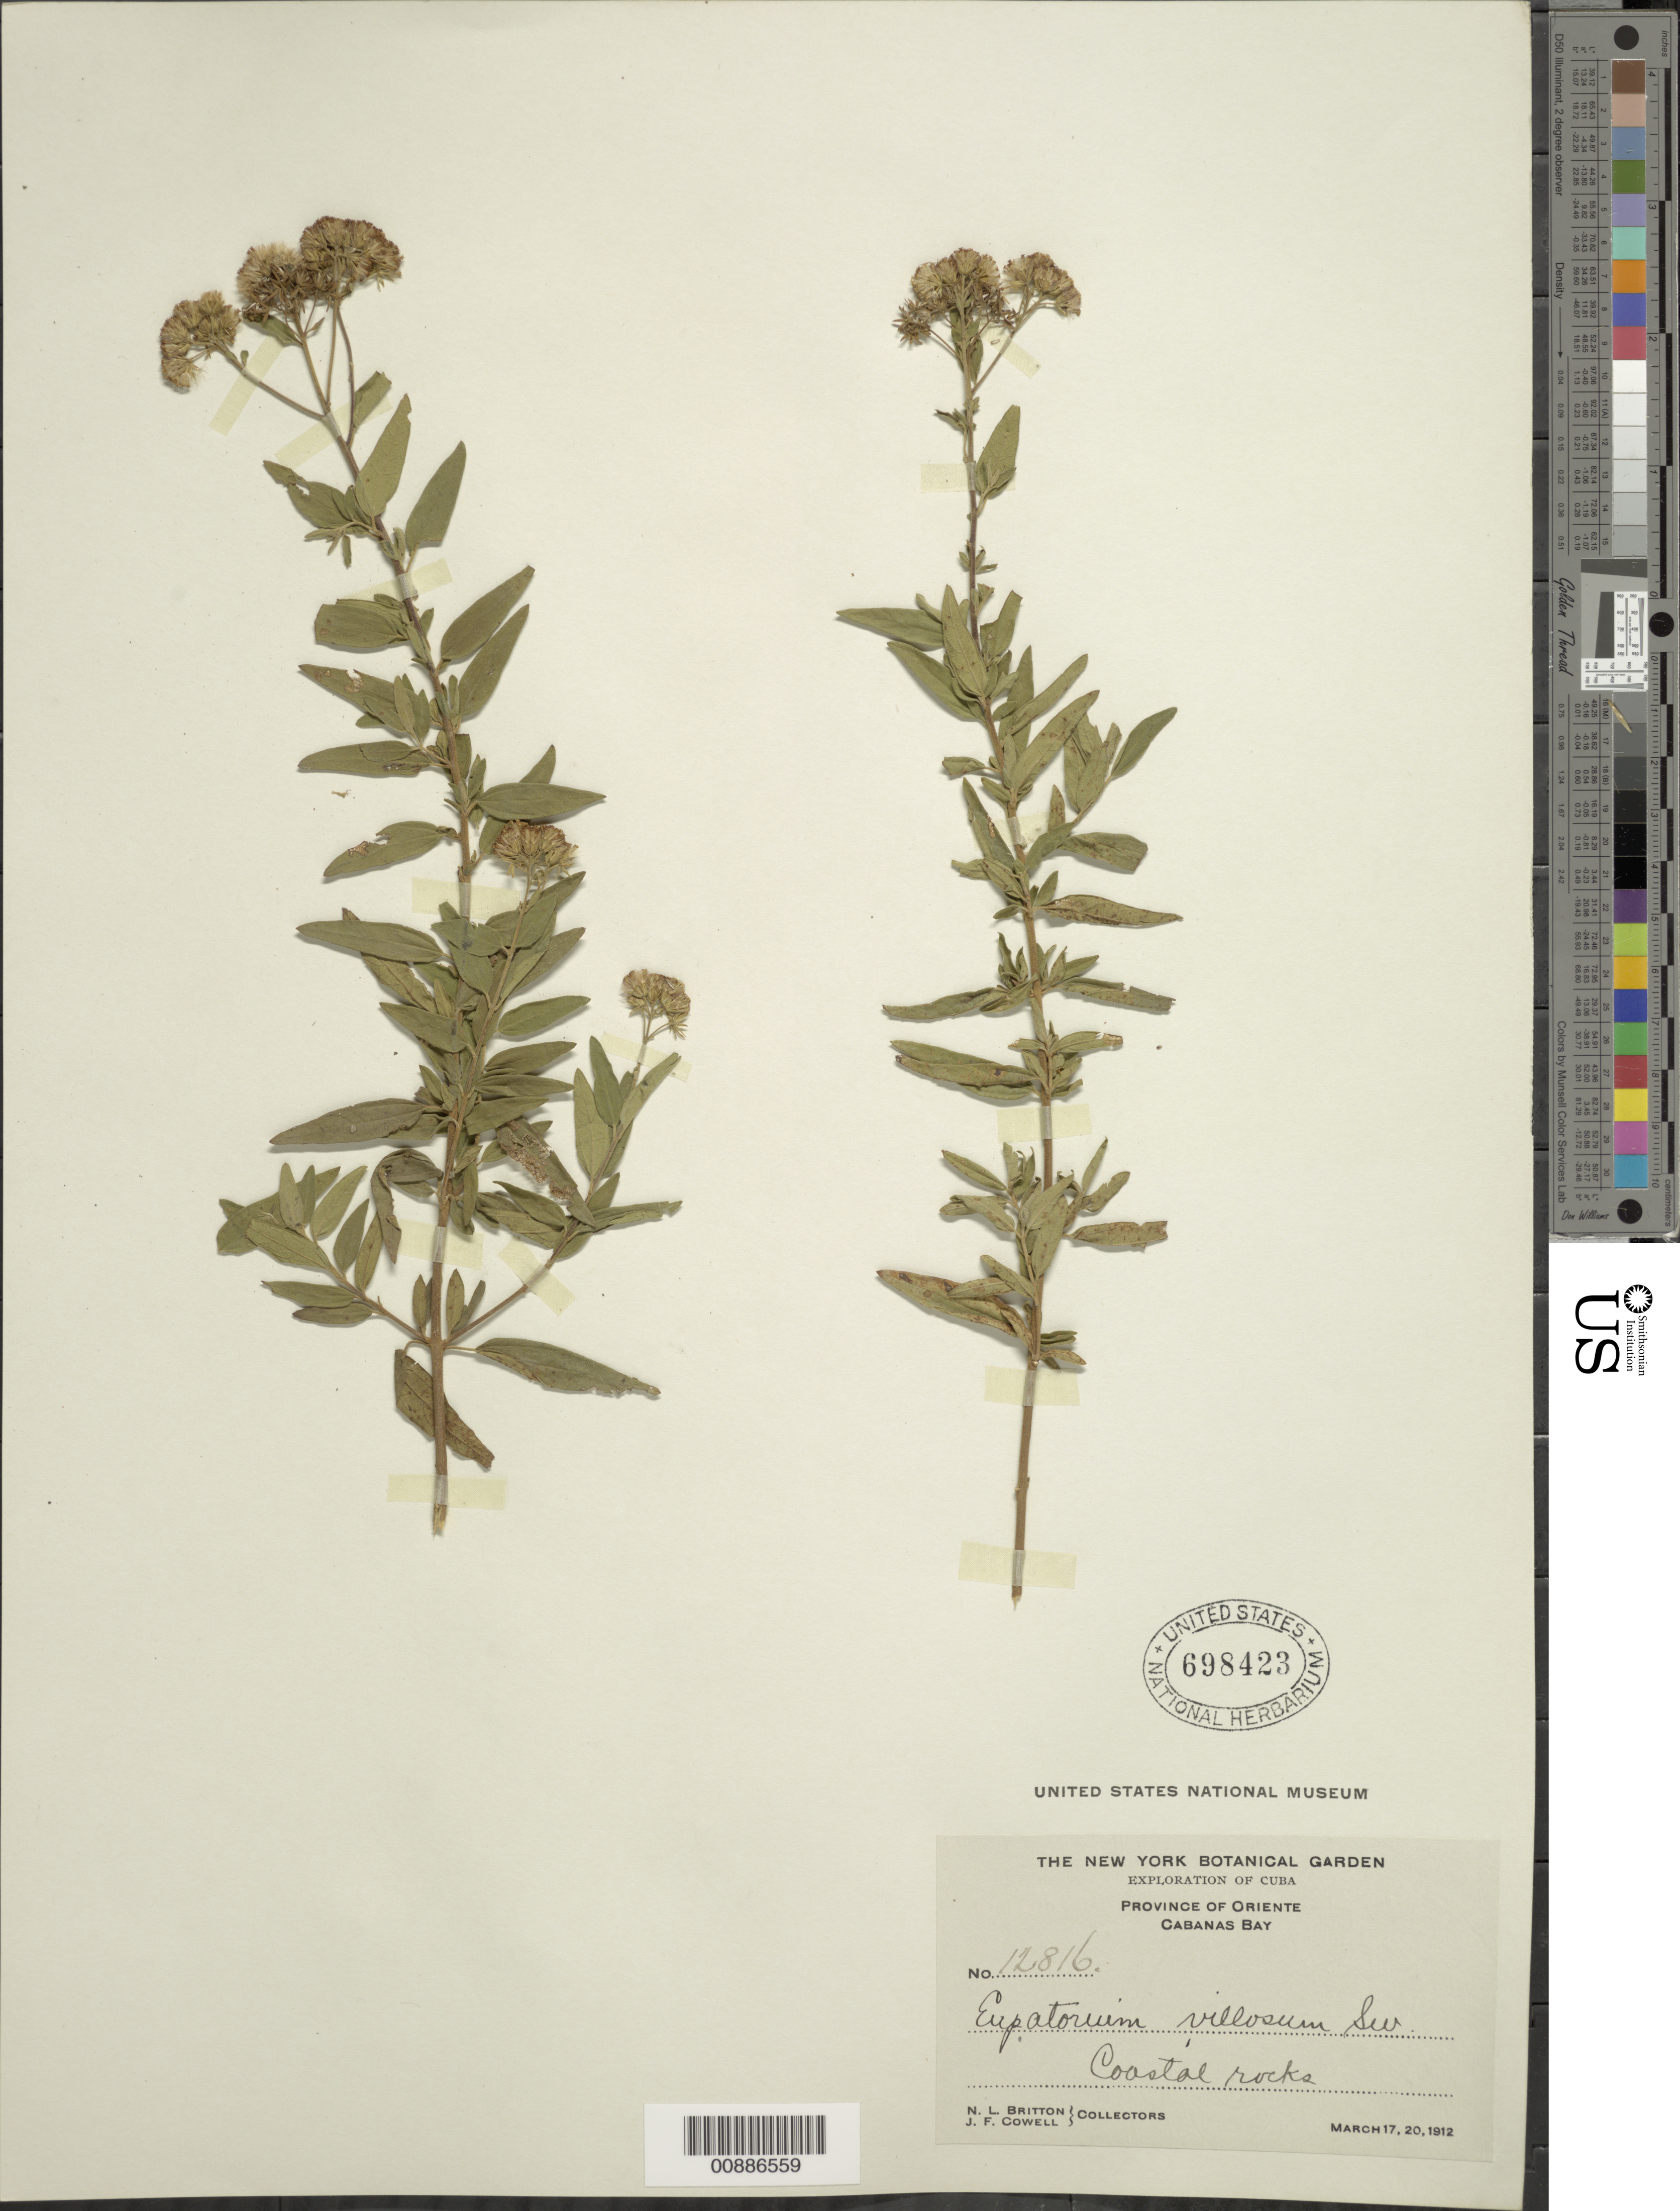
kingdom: Plantae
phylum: Tracheophyta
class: Magnoliopsida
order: Asterales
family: Asteraceae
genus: Koanophyllon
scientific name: Koanophyllon villosum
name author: (Sw.) R.M. King & H. Rob.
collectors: N. Britton & J. F. Cowell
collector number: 12816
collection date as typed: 17 Mar 1912 to 20 Mar 1912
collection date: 1912-03-17/1912-03-20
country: Cuba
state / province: Oriente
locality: Cabanas Bay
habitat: Coastal rocks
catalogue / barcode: US 698423